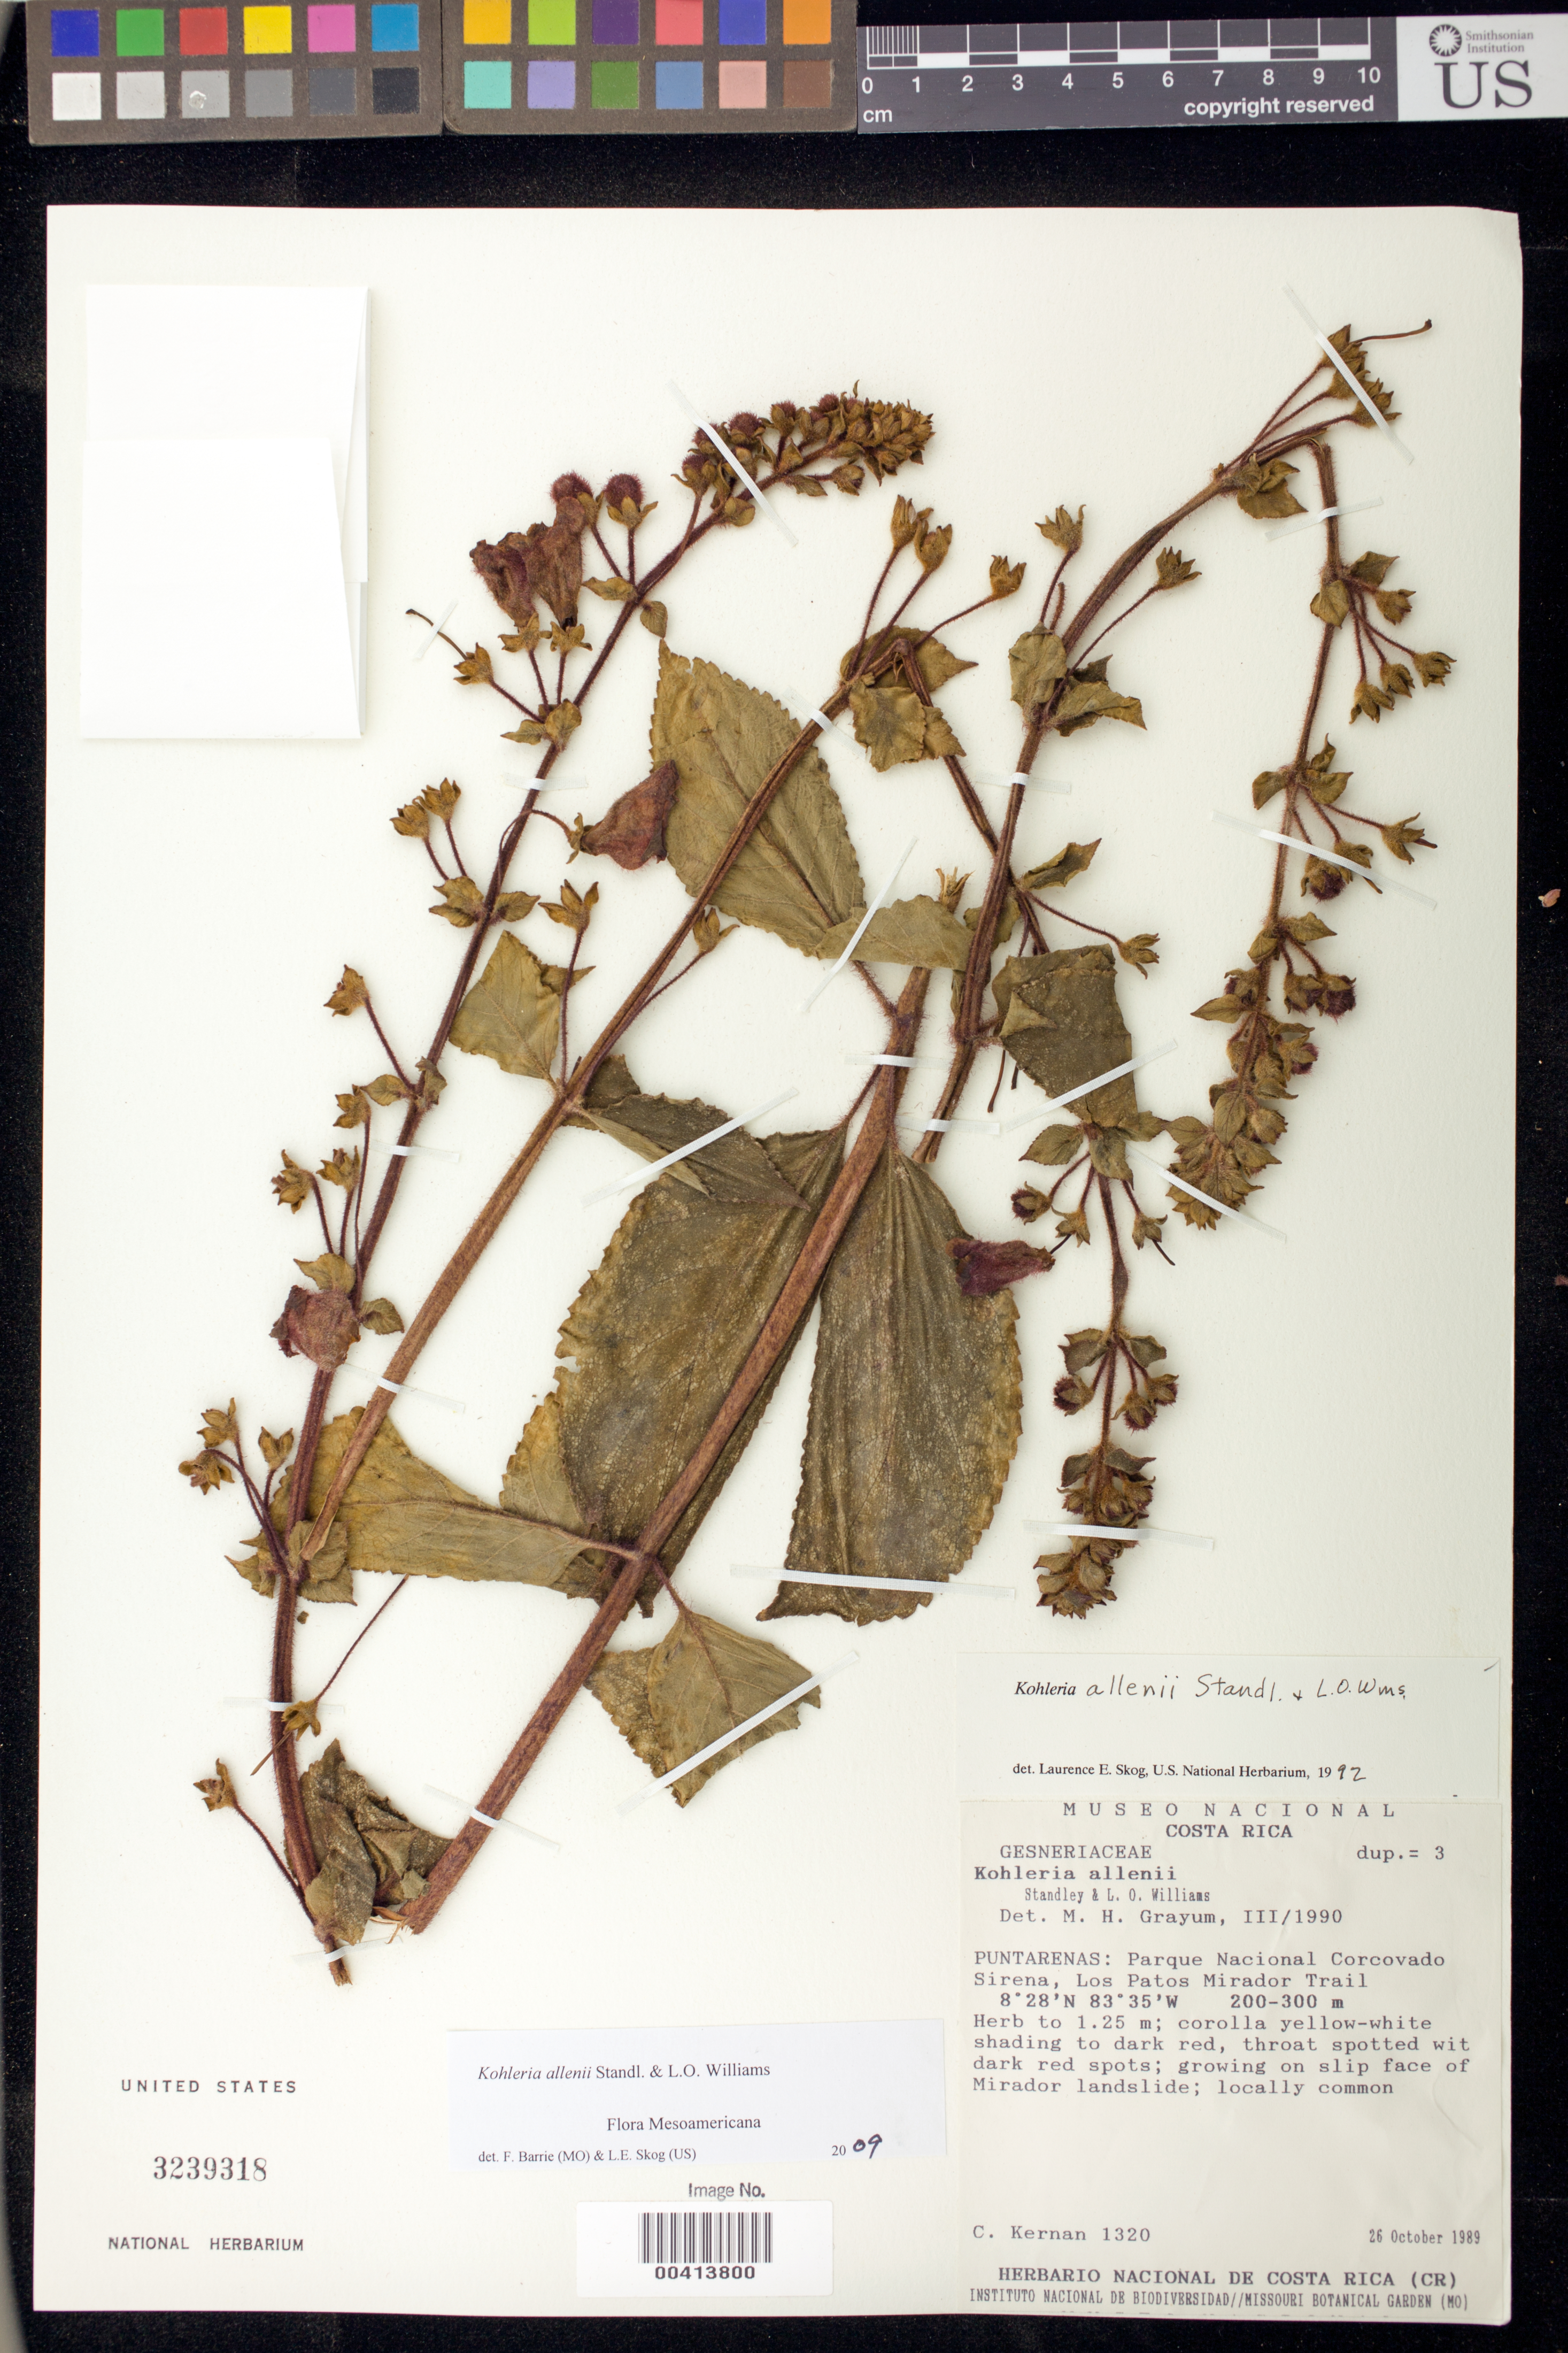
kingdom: Plantae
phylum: Tracheophyta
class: Magnoliopsida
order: Lamiales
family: Gesneriaceae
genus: Kohleria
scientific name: Kohleria allenii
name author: Standl. & L.O. Williams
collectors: C. Kernan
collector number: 1320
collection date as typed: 26 Oct 1989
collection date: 1989-10-26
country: Costa Rica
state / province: Puntarenas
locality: Corcovado Sirena National Park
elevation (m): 200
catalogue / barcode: US 3239318